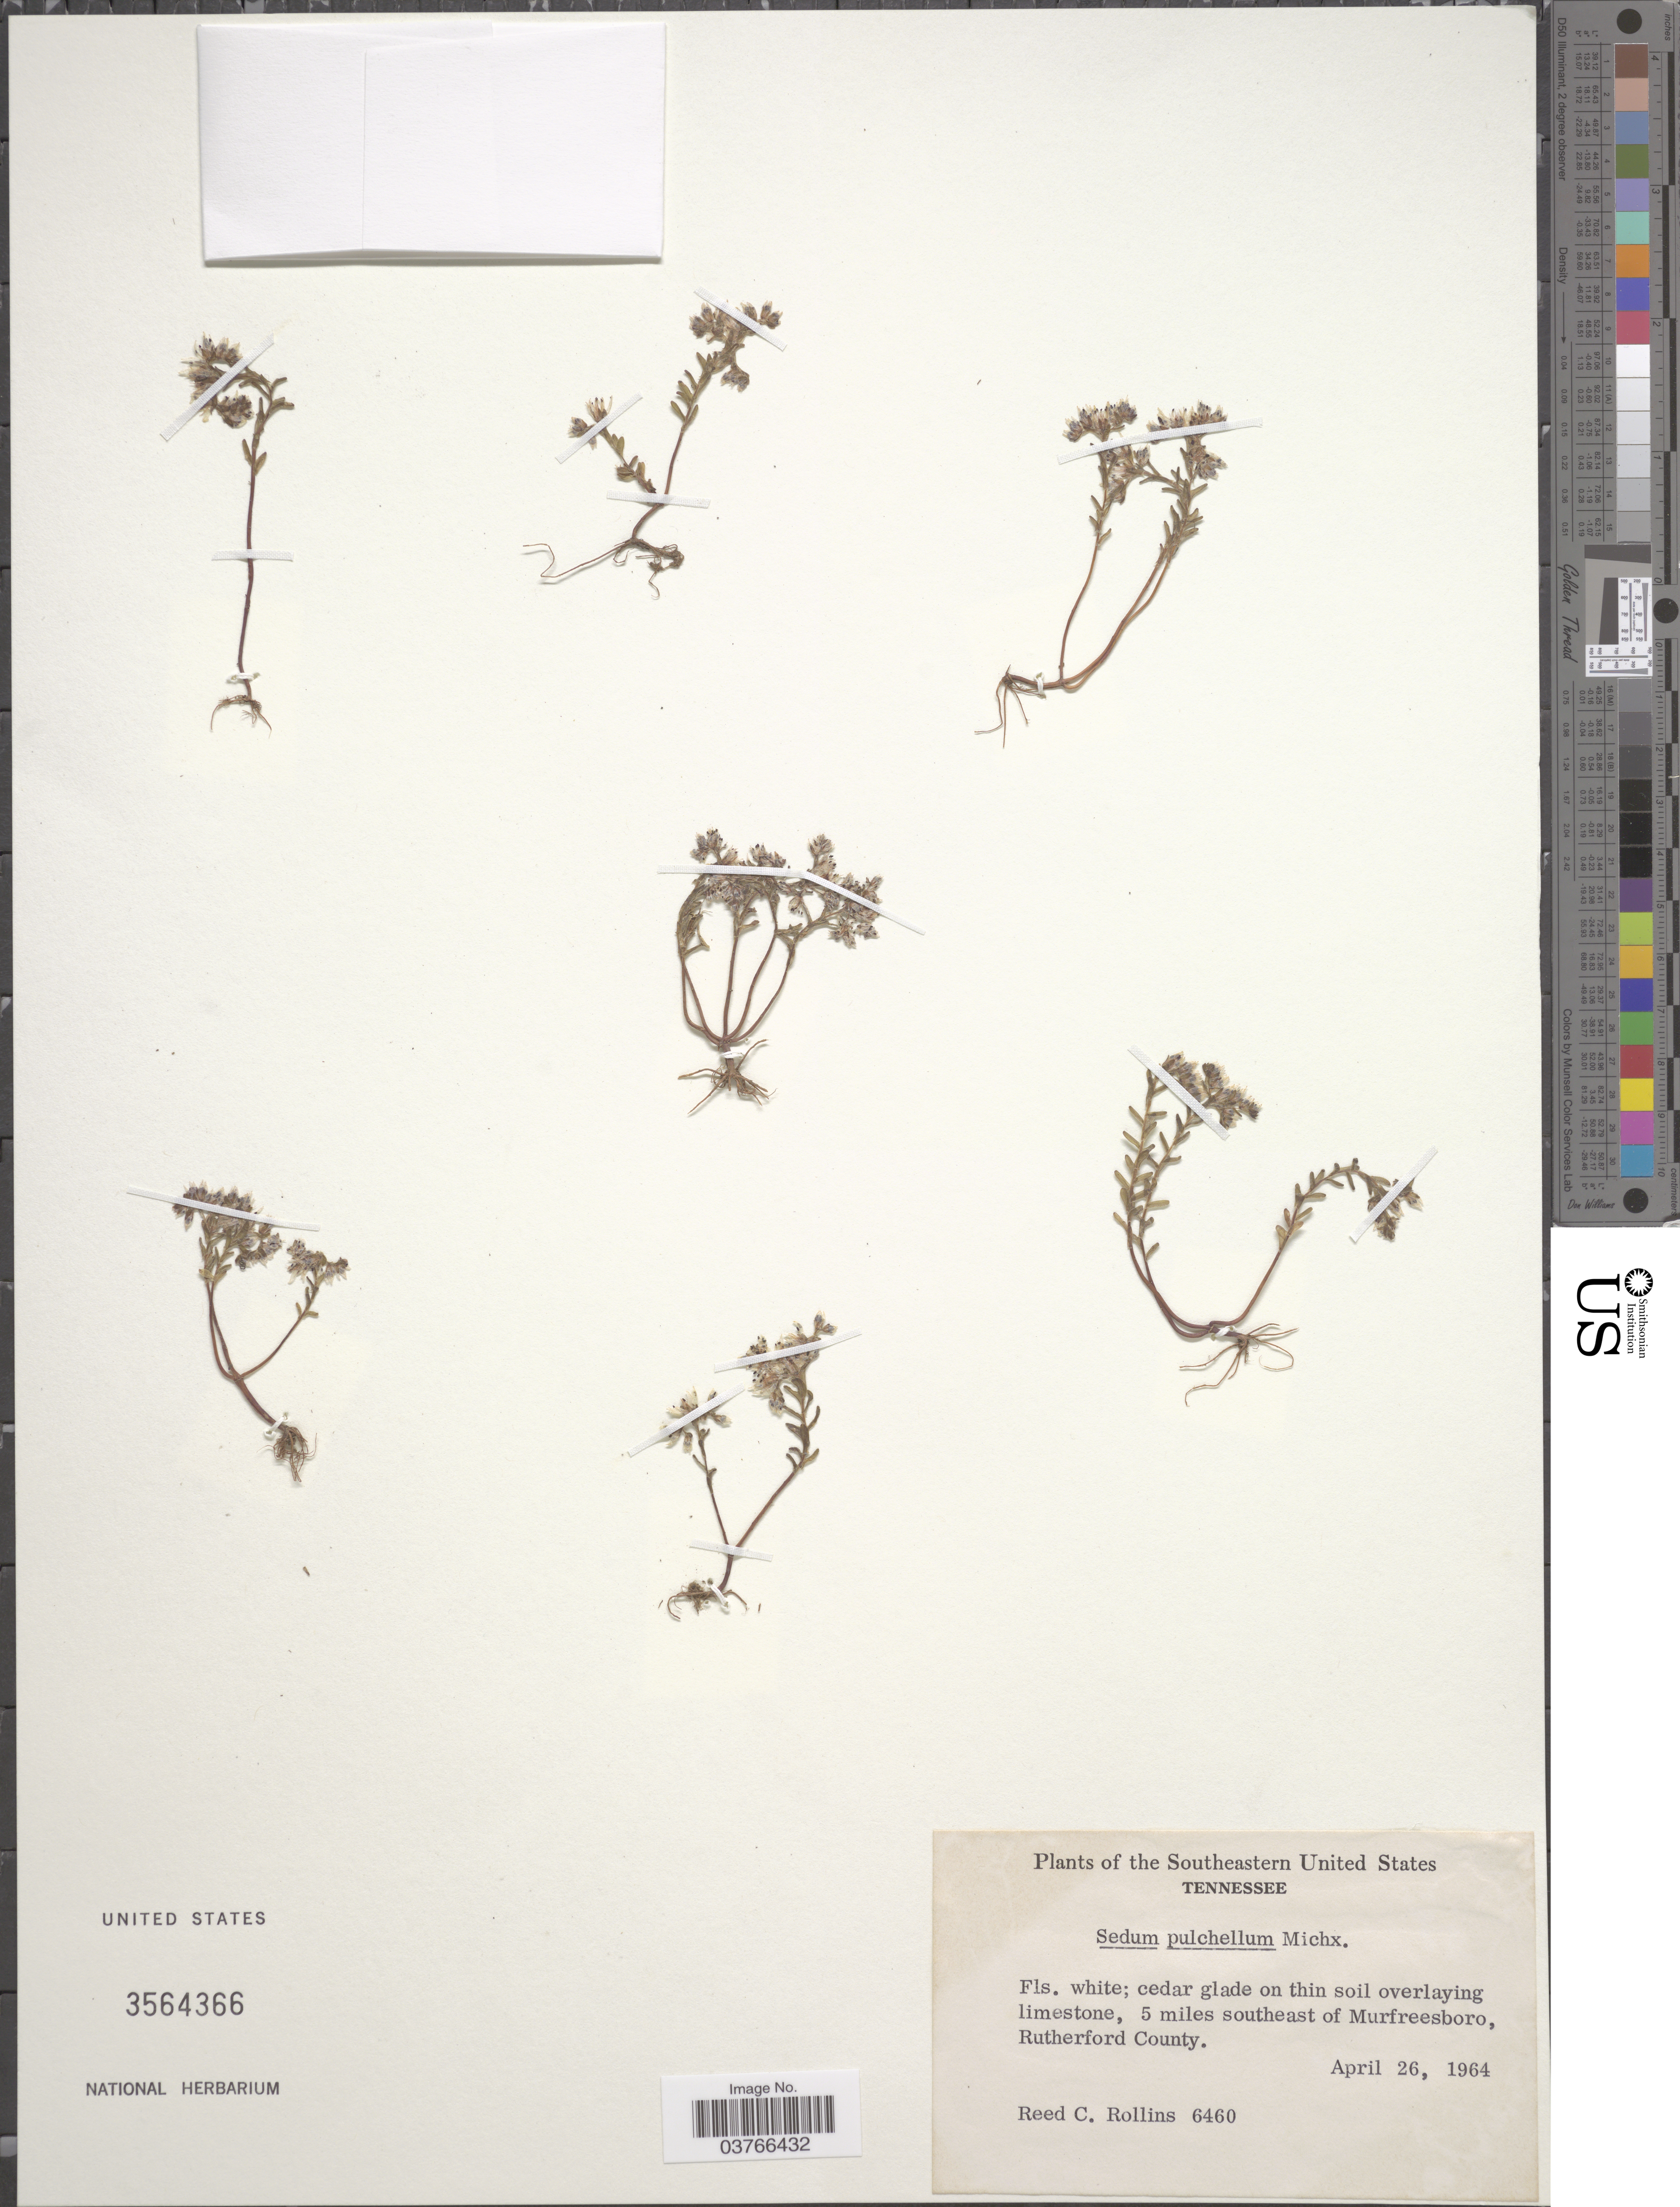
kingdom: Plantae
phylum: Tracheophyta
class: Magnoliopsida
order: Saxifragales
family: Crassulaceae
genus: Sedum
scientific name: Sedum pulchellum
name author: Michx.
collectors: R. C. Rollins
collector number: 6460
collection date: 1964-04-26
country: United States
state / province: Tennessee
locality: Southeastern United States. 5 miles southeast of Murfreesboro, Rutherford County.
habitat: cedar glade on thin soil overlaying limestone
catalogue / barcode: US 3564366